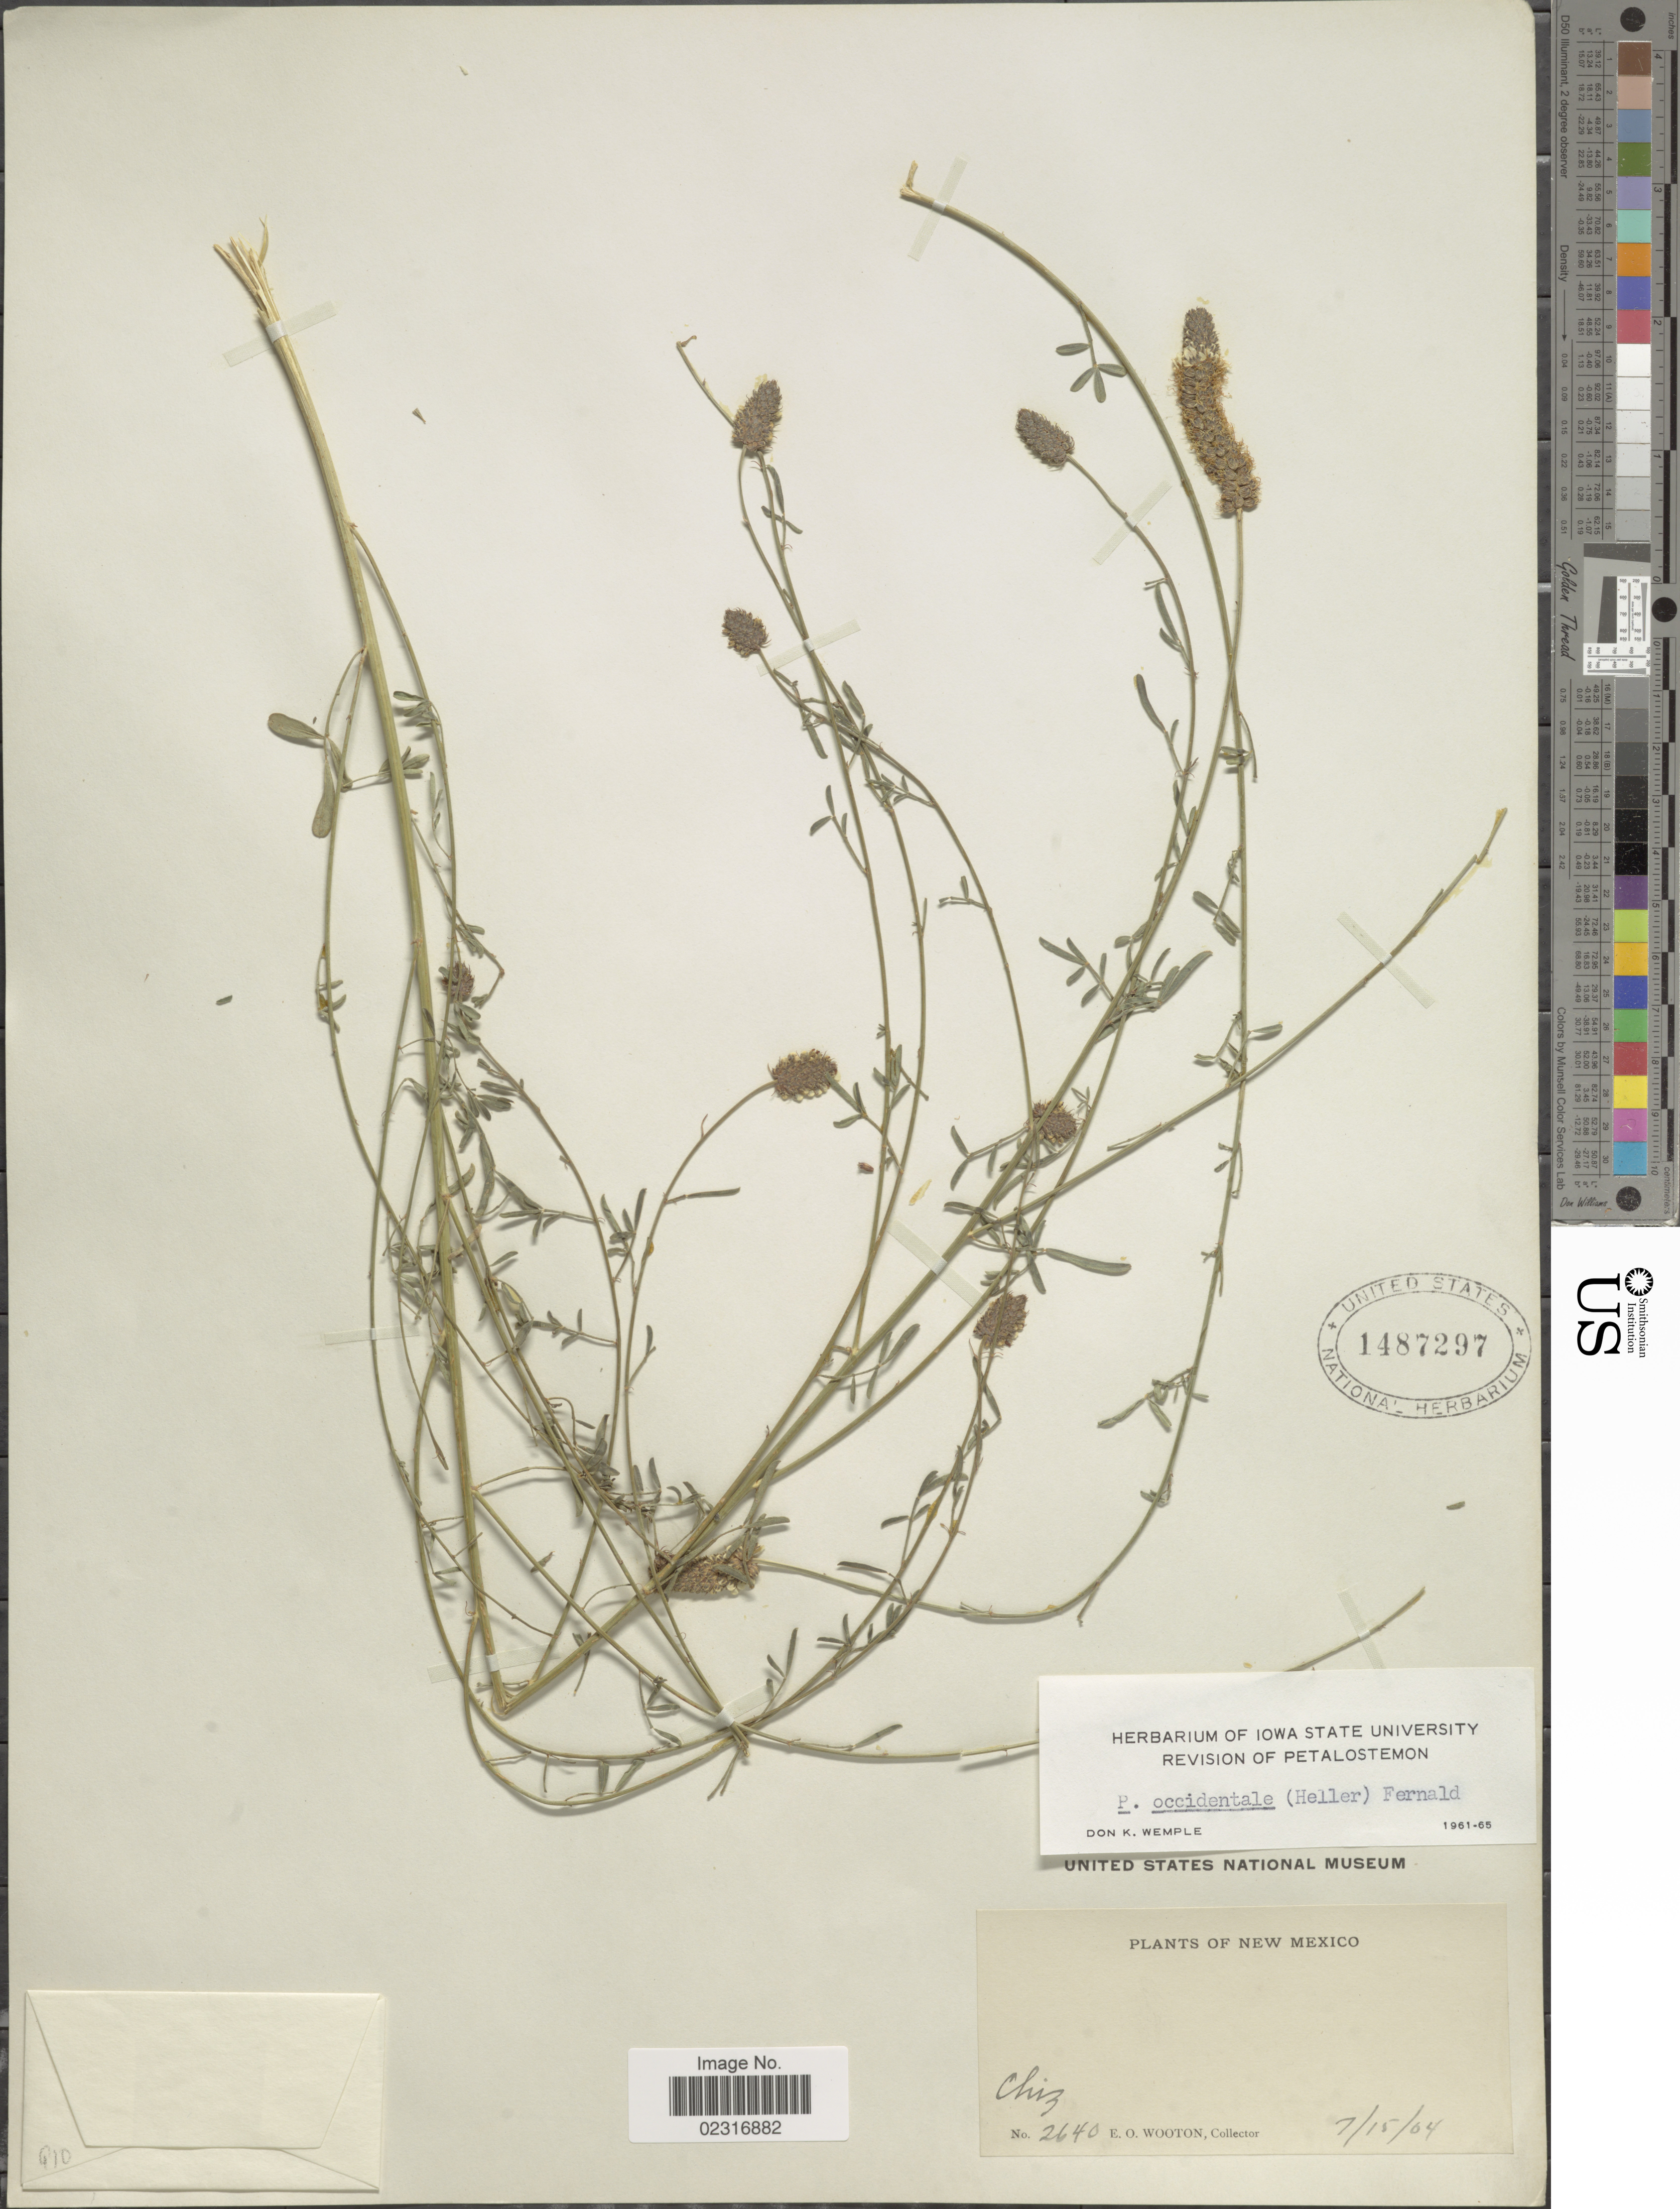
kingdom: Plantae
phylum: Tracheophyta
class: Magnoliopsida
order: Fabales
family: Fabaceae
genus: Dalea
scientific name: Dalea candida var. oligophylla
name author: (Torr) Shinners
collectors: E. O. Wooton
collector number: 2640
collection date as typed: Transcribed d/m/y: 15/7/4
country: United States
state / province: New Mexico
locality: Chiz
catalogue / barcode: US 1487297